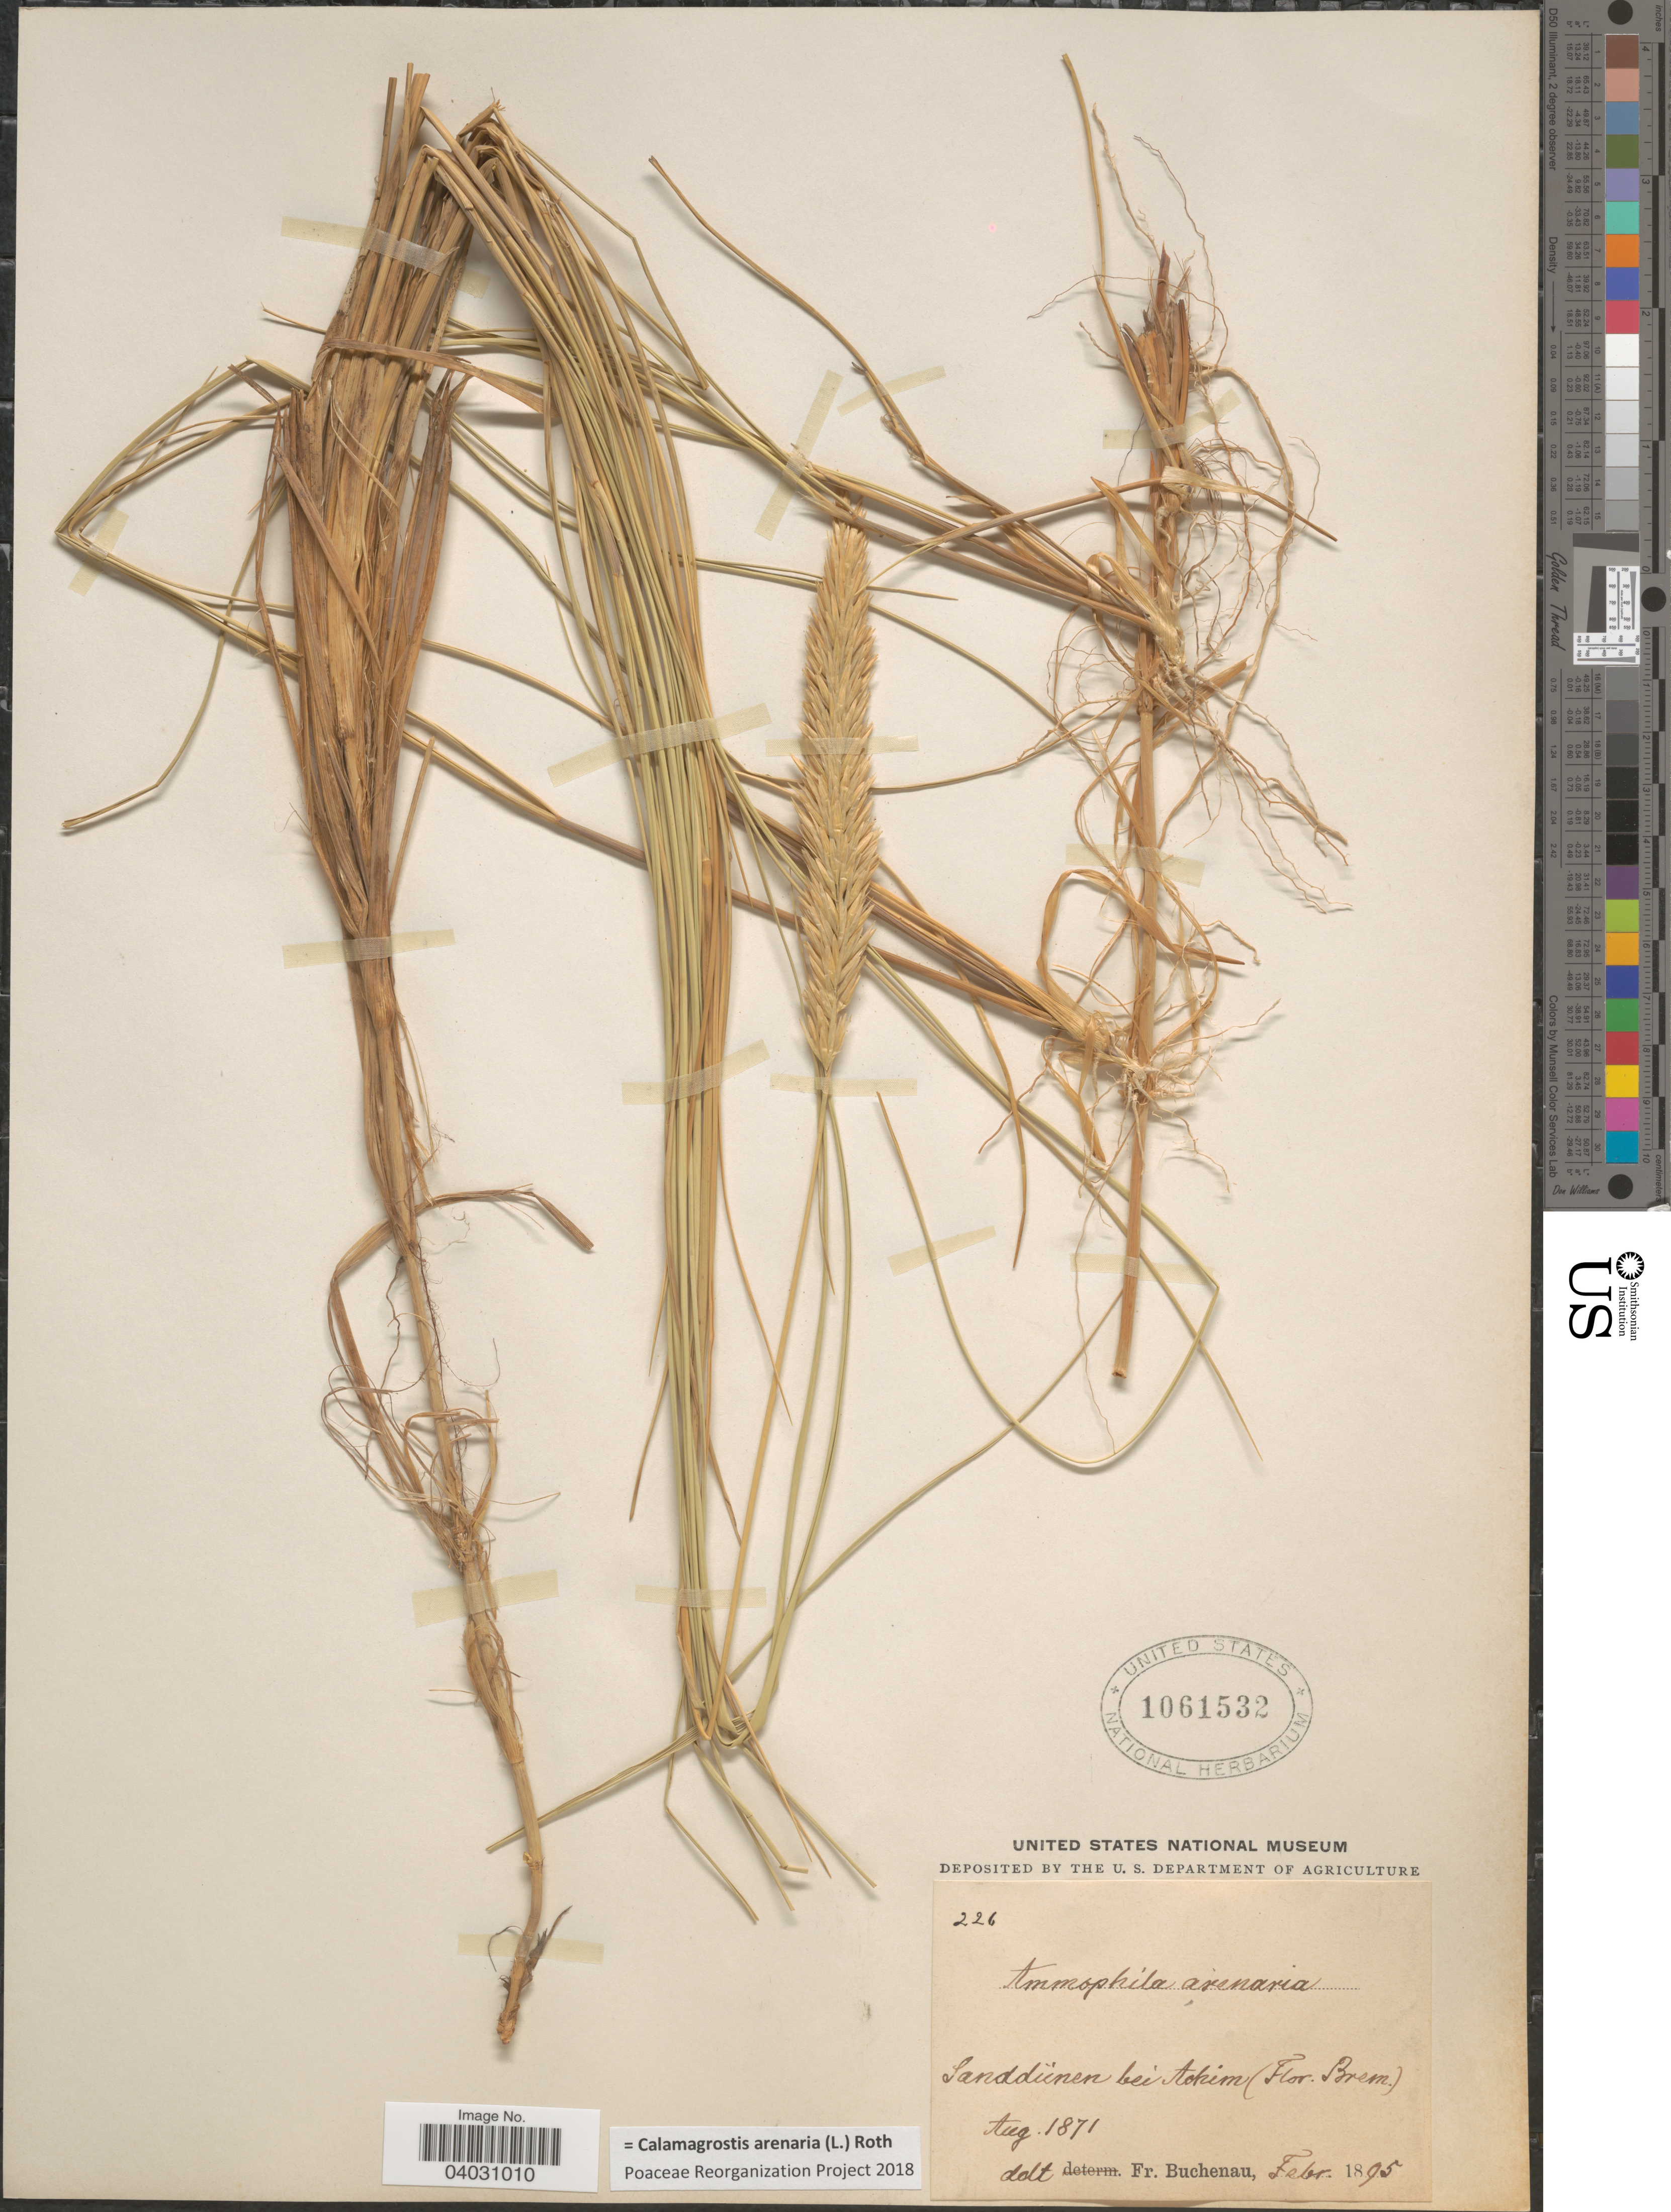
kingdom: Plantae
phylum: Tracheophyta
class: Liliopsida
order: Poales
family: Poaceae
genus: Calamagrostis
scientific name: Calamagrostis arenaria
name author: (L.) Roth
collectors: F. Buchenau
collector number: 226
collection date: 1871-08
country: Germany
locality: Sanddünen bei Ackim (Brem.).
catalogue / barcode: US 1061532